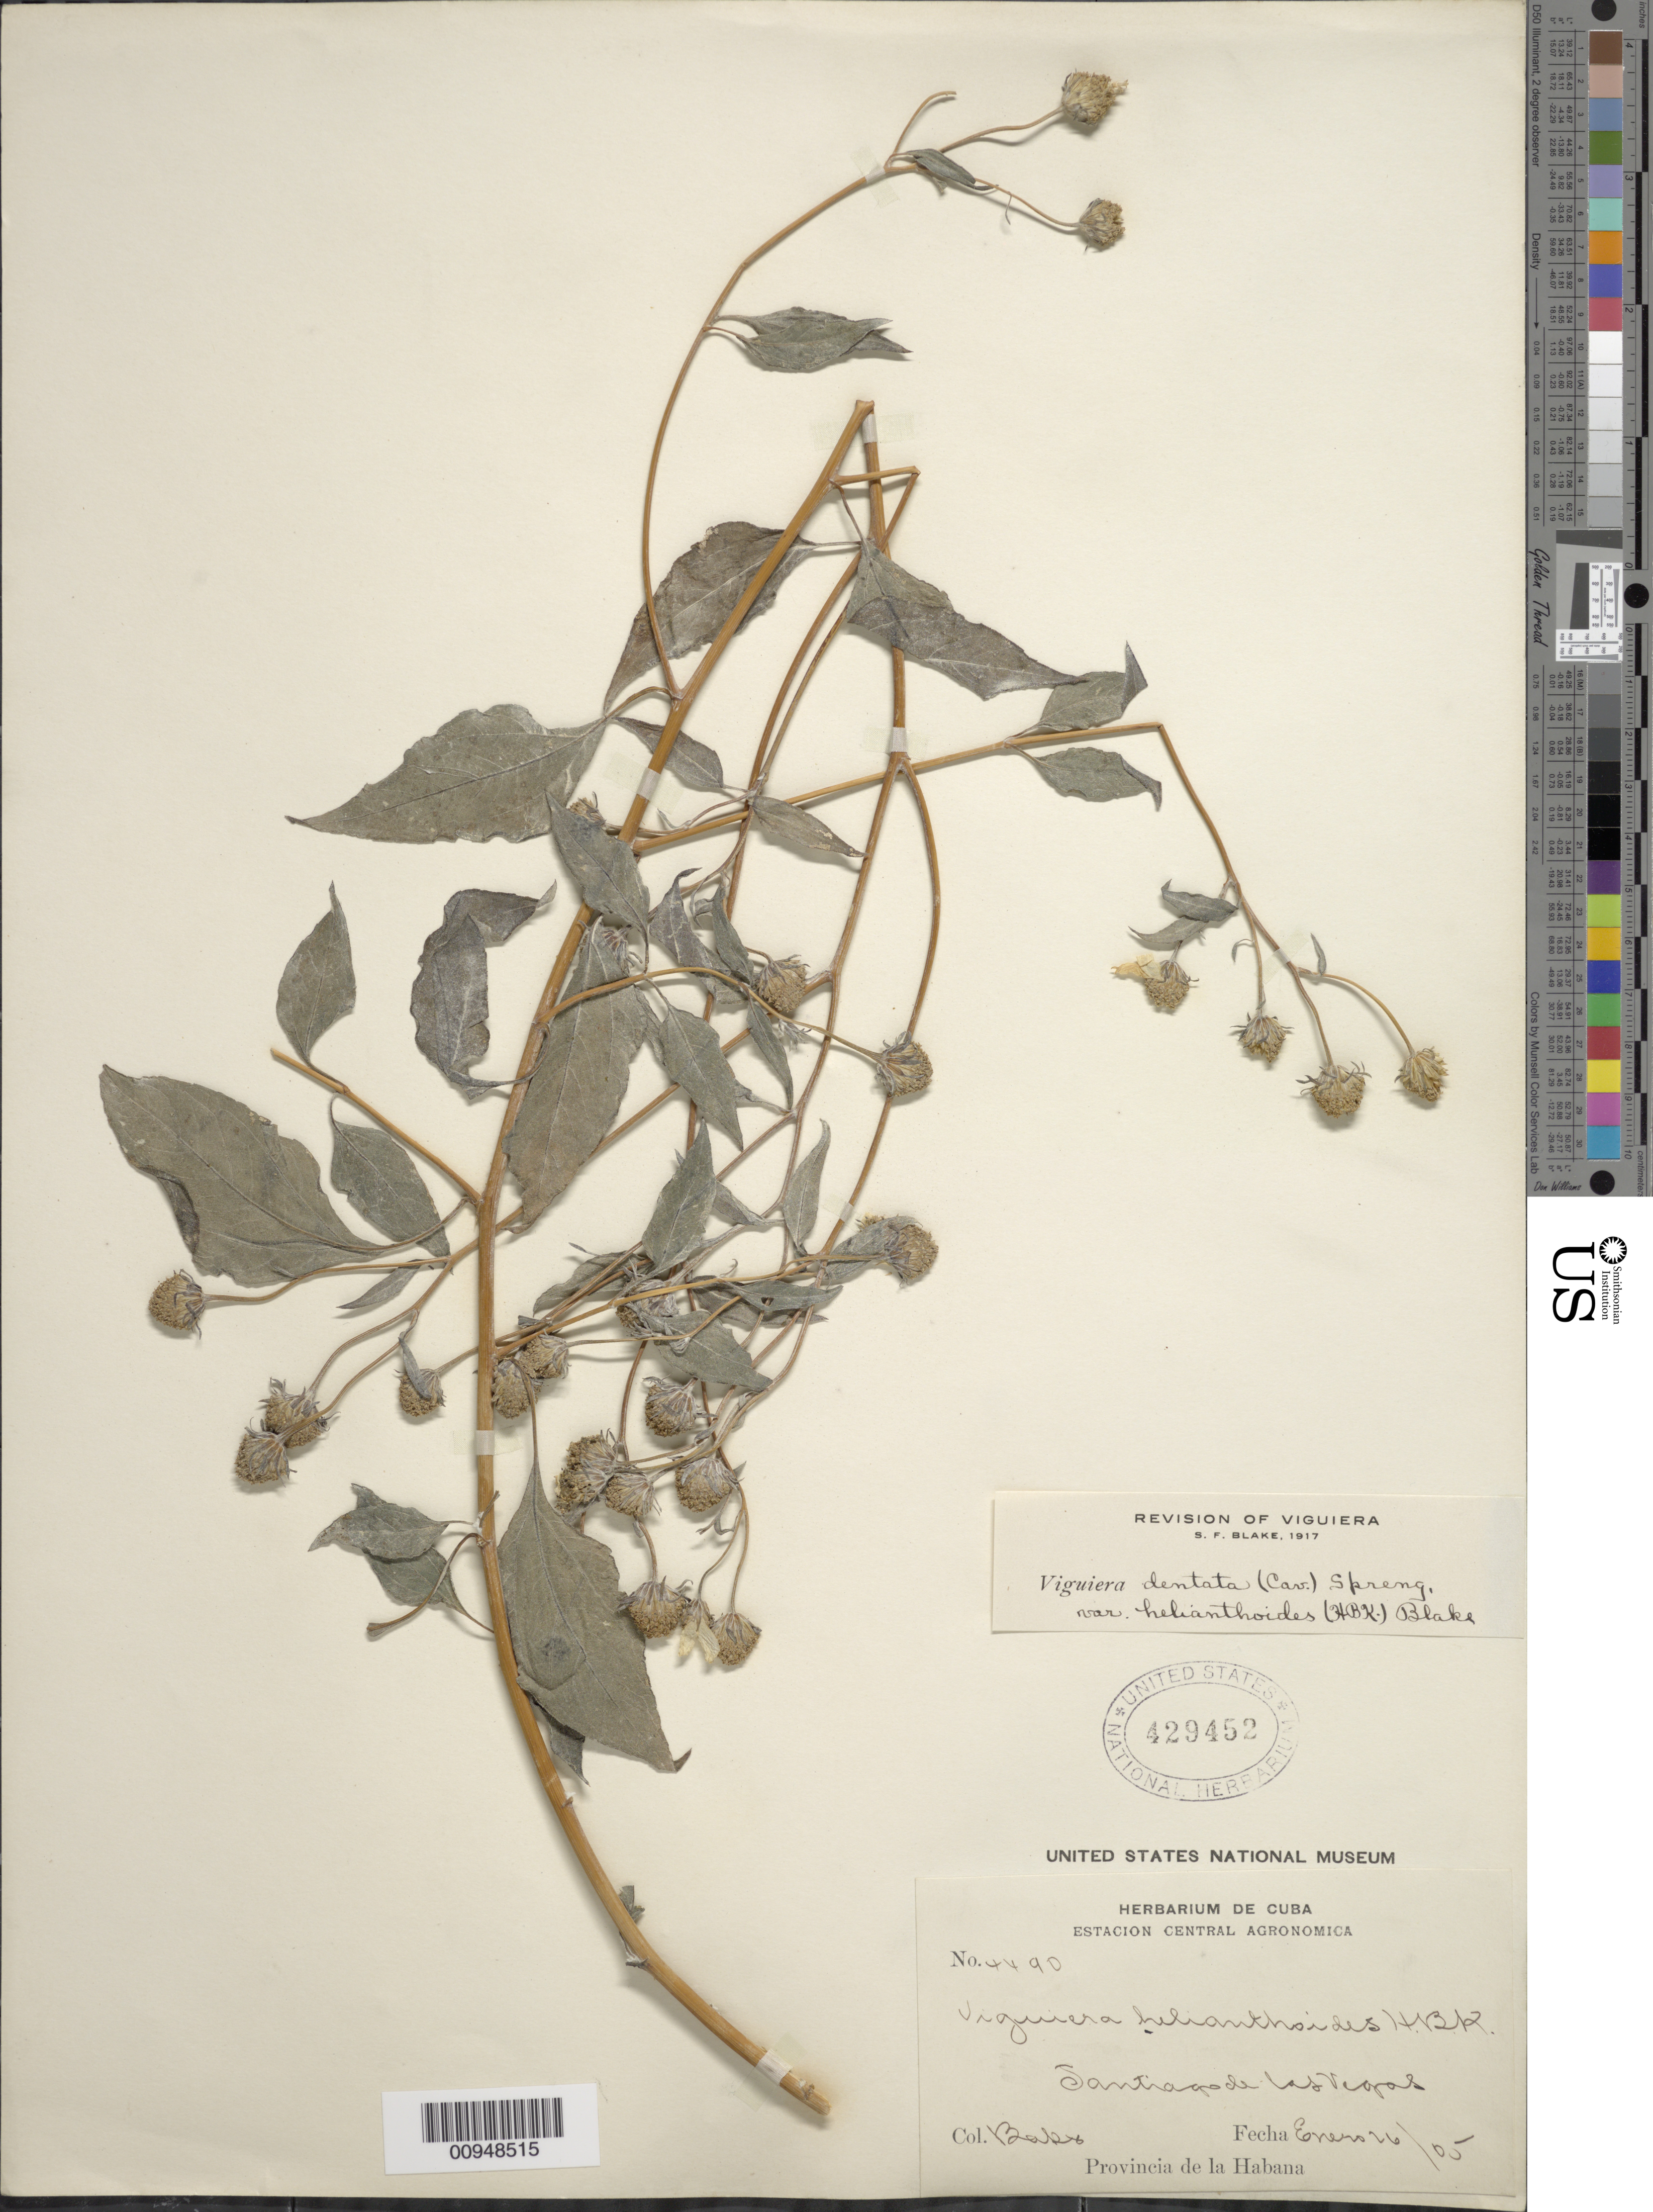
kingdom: Plantae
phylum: Tracheophyta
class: Magnoliopsida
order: Asterales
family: Asteraceae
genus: Viguiera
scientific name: Viguiera dentata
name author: (Cav.) Spreng.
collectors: C. F. Baker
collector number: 4490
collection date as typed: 26 Jan 1905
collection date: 1905-01-26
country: Cuba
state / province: La Habana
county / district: Municipio Boyeros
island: Cuba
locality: Santiago de las Vegas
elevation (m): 97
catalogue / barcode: US 429452